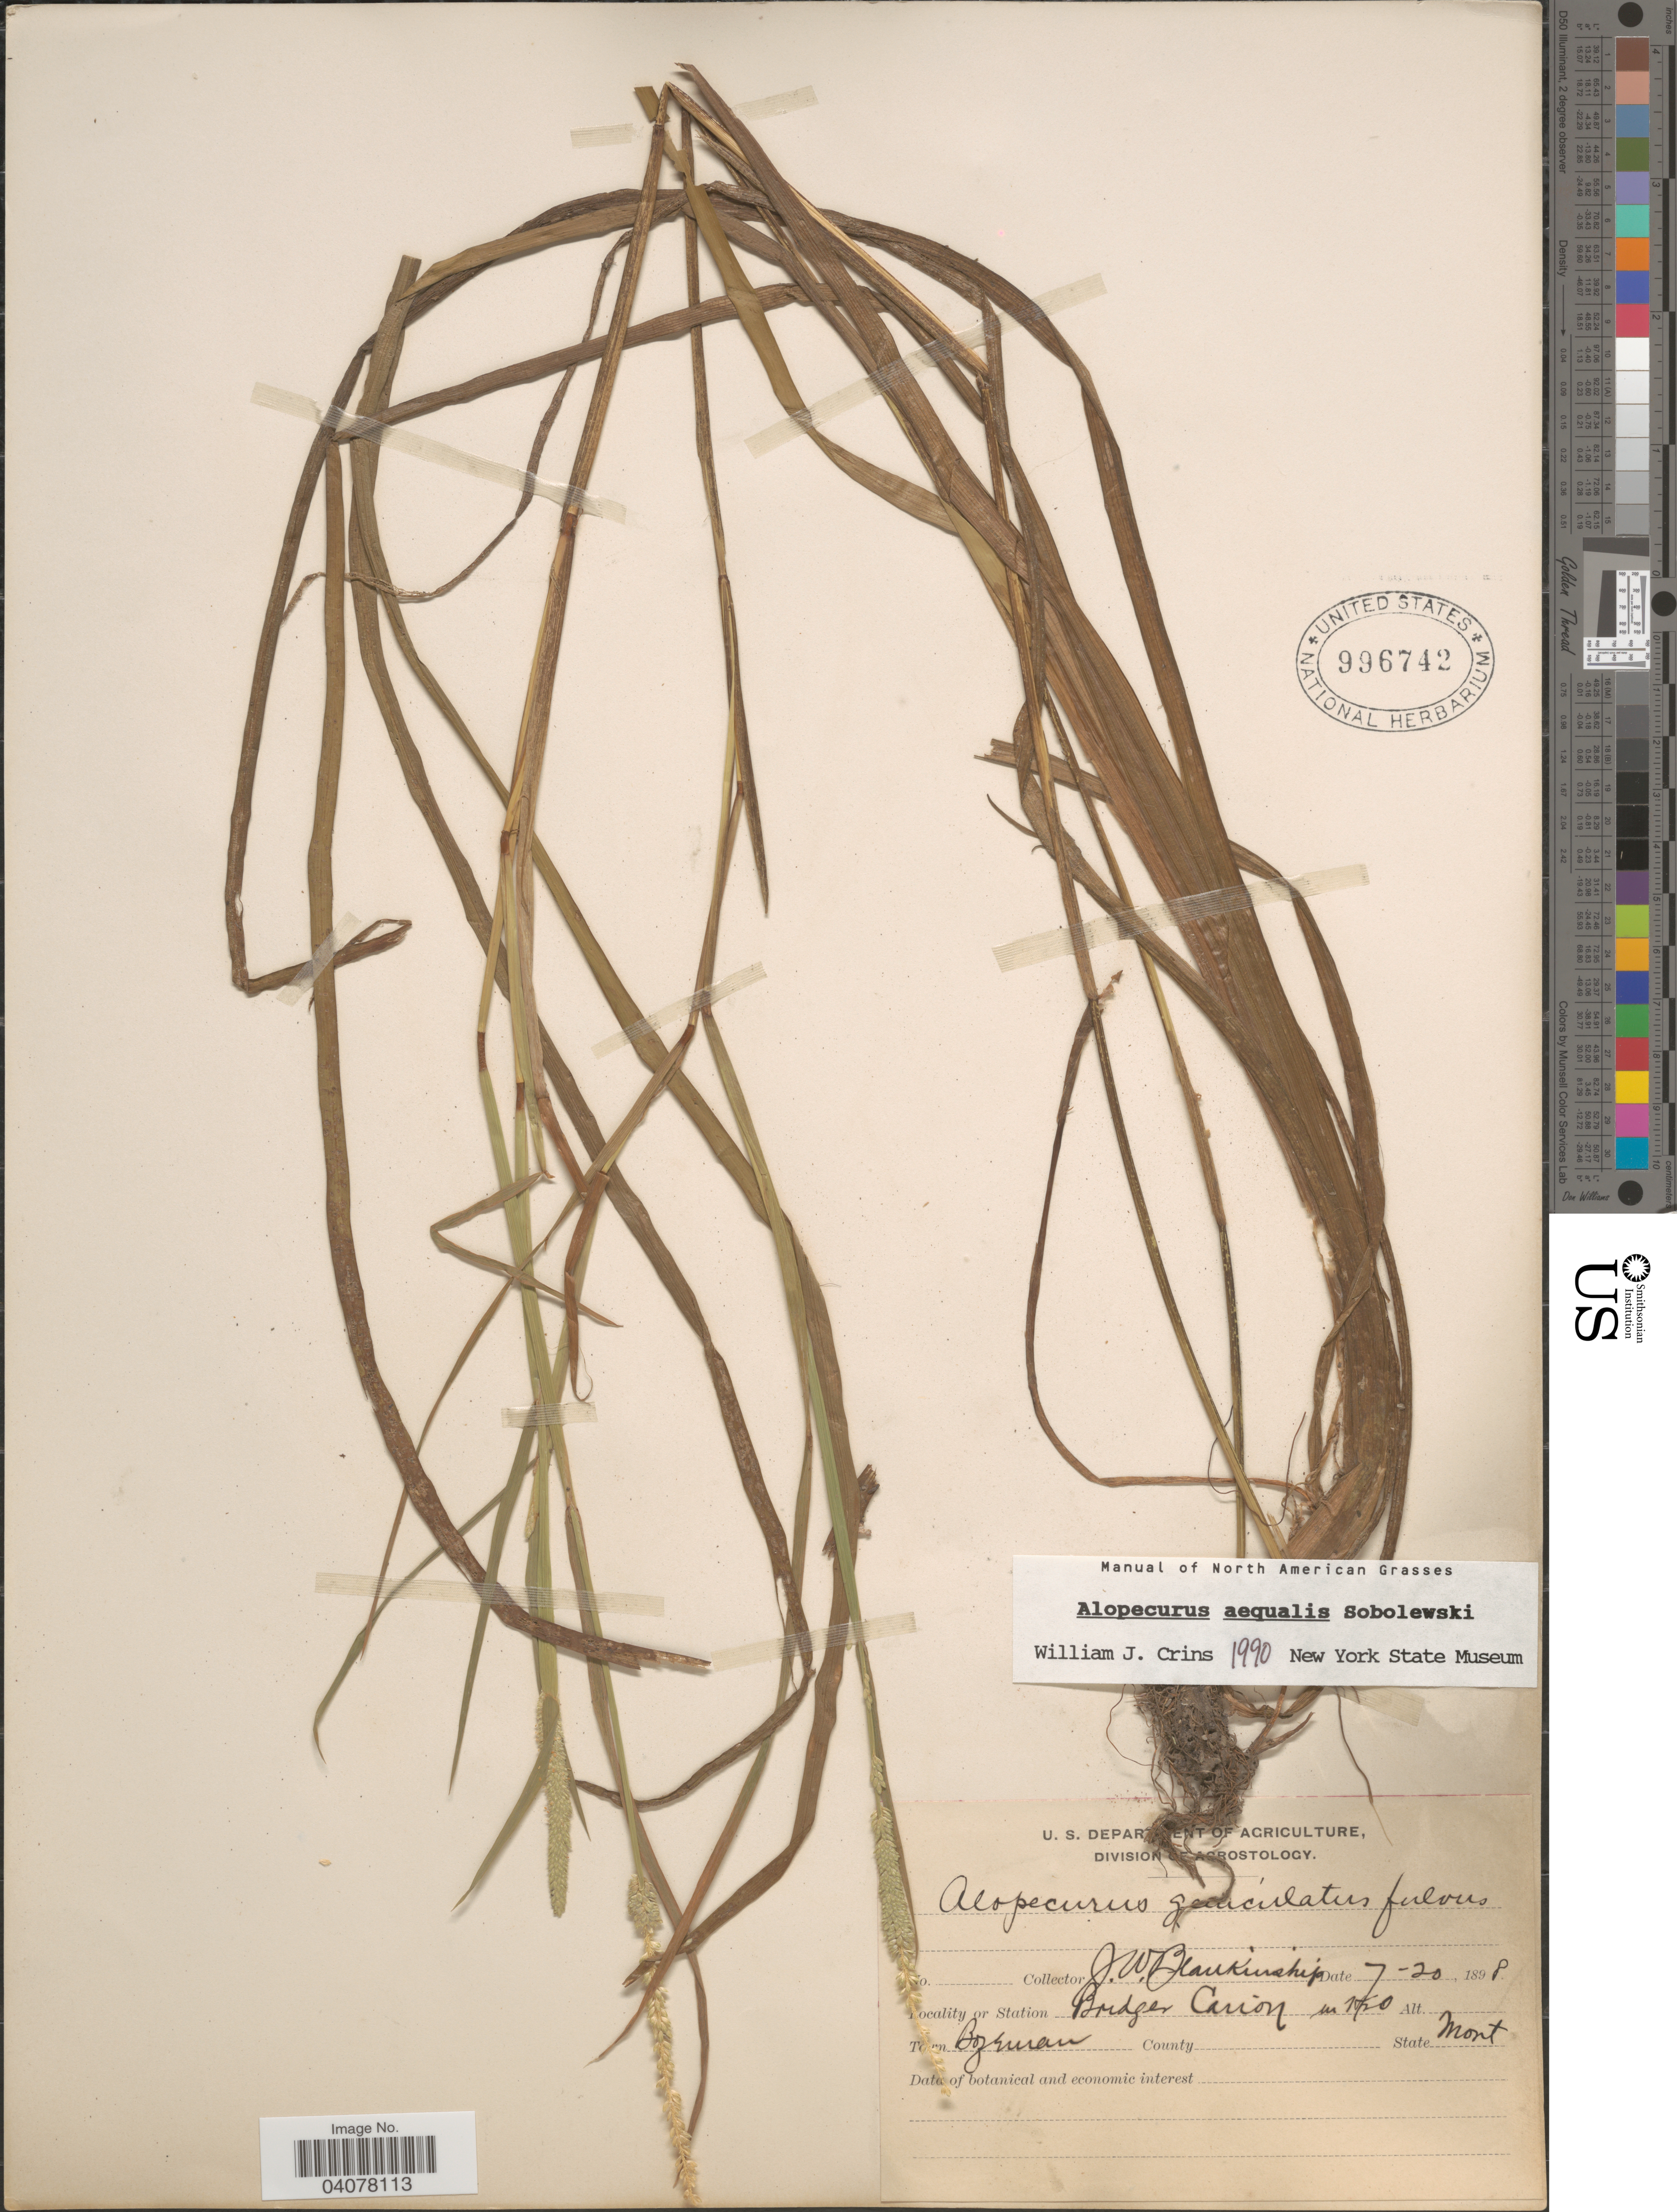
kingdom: Plantae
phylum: Tracheophyta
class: Liliopsida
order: Poales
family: Poaceae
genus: Alopecurus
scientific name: Alopecurus aequalis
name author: Sobol.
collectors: J. W. Blankinship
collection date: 1898-07-20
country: United States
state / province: Montana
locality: Bridger Cañon. Town Bozeman.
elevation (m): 1020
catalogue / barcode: US 996742